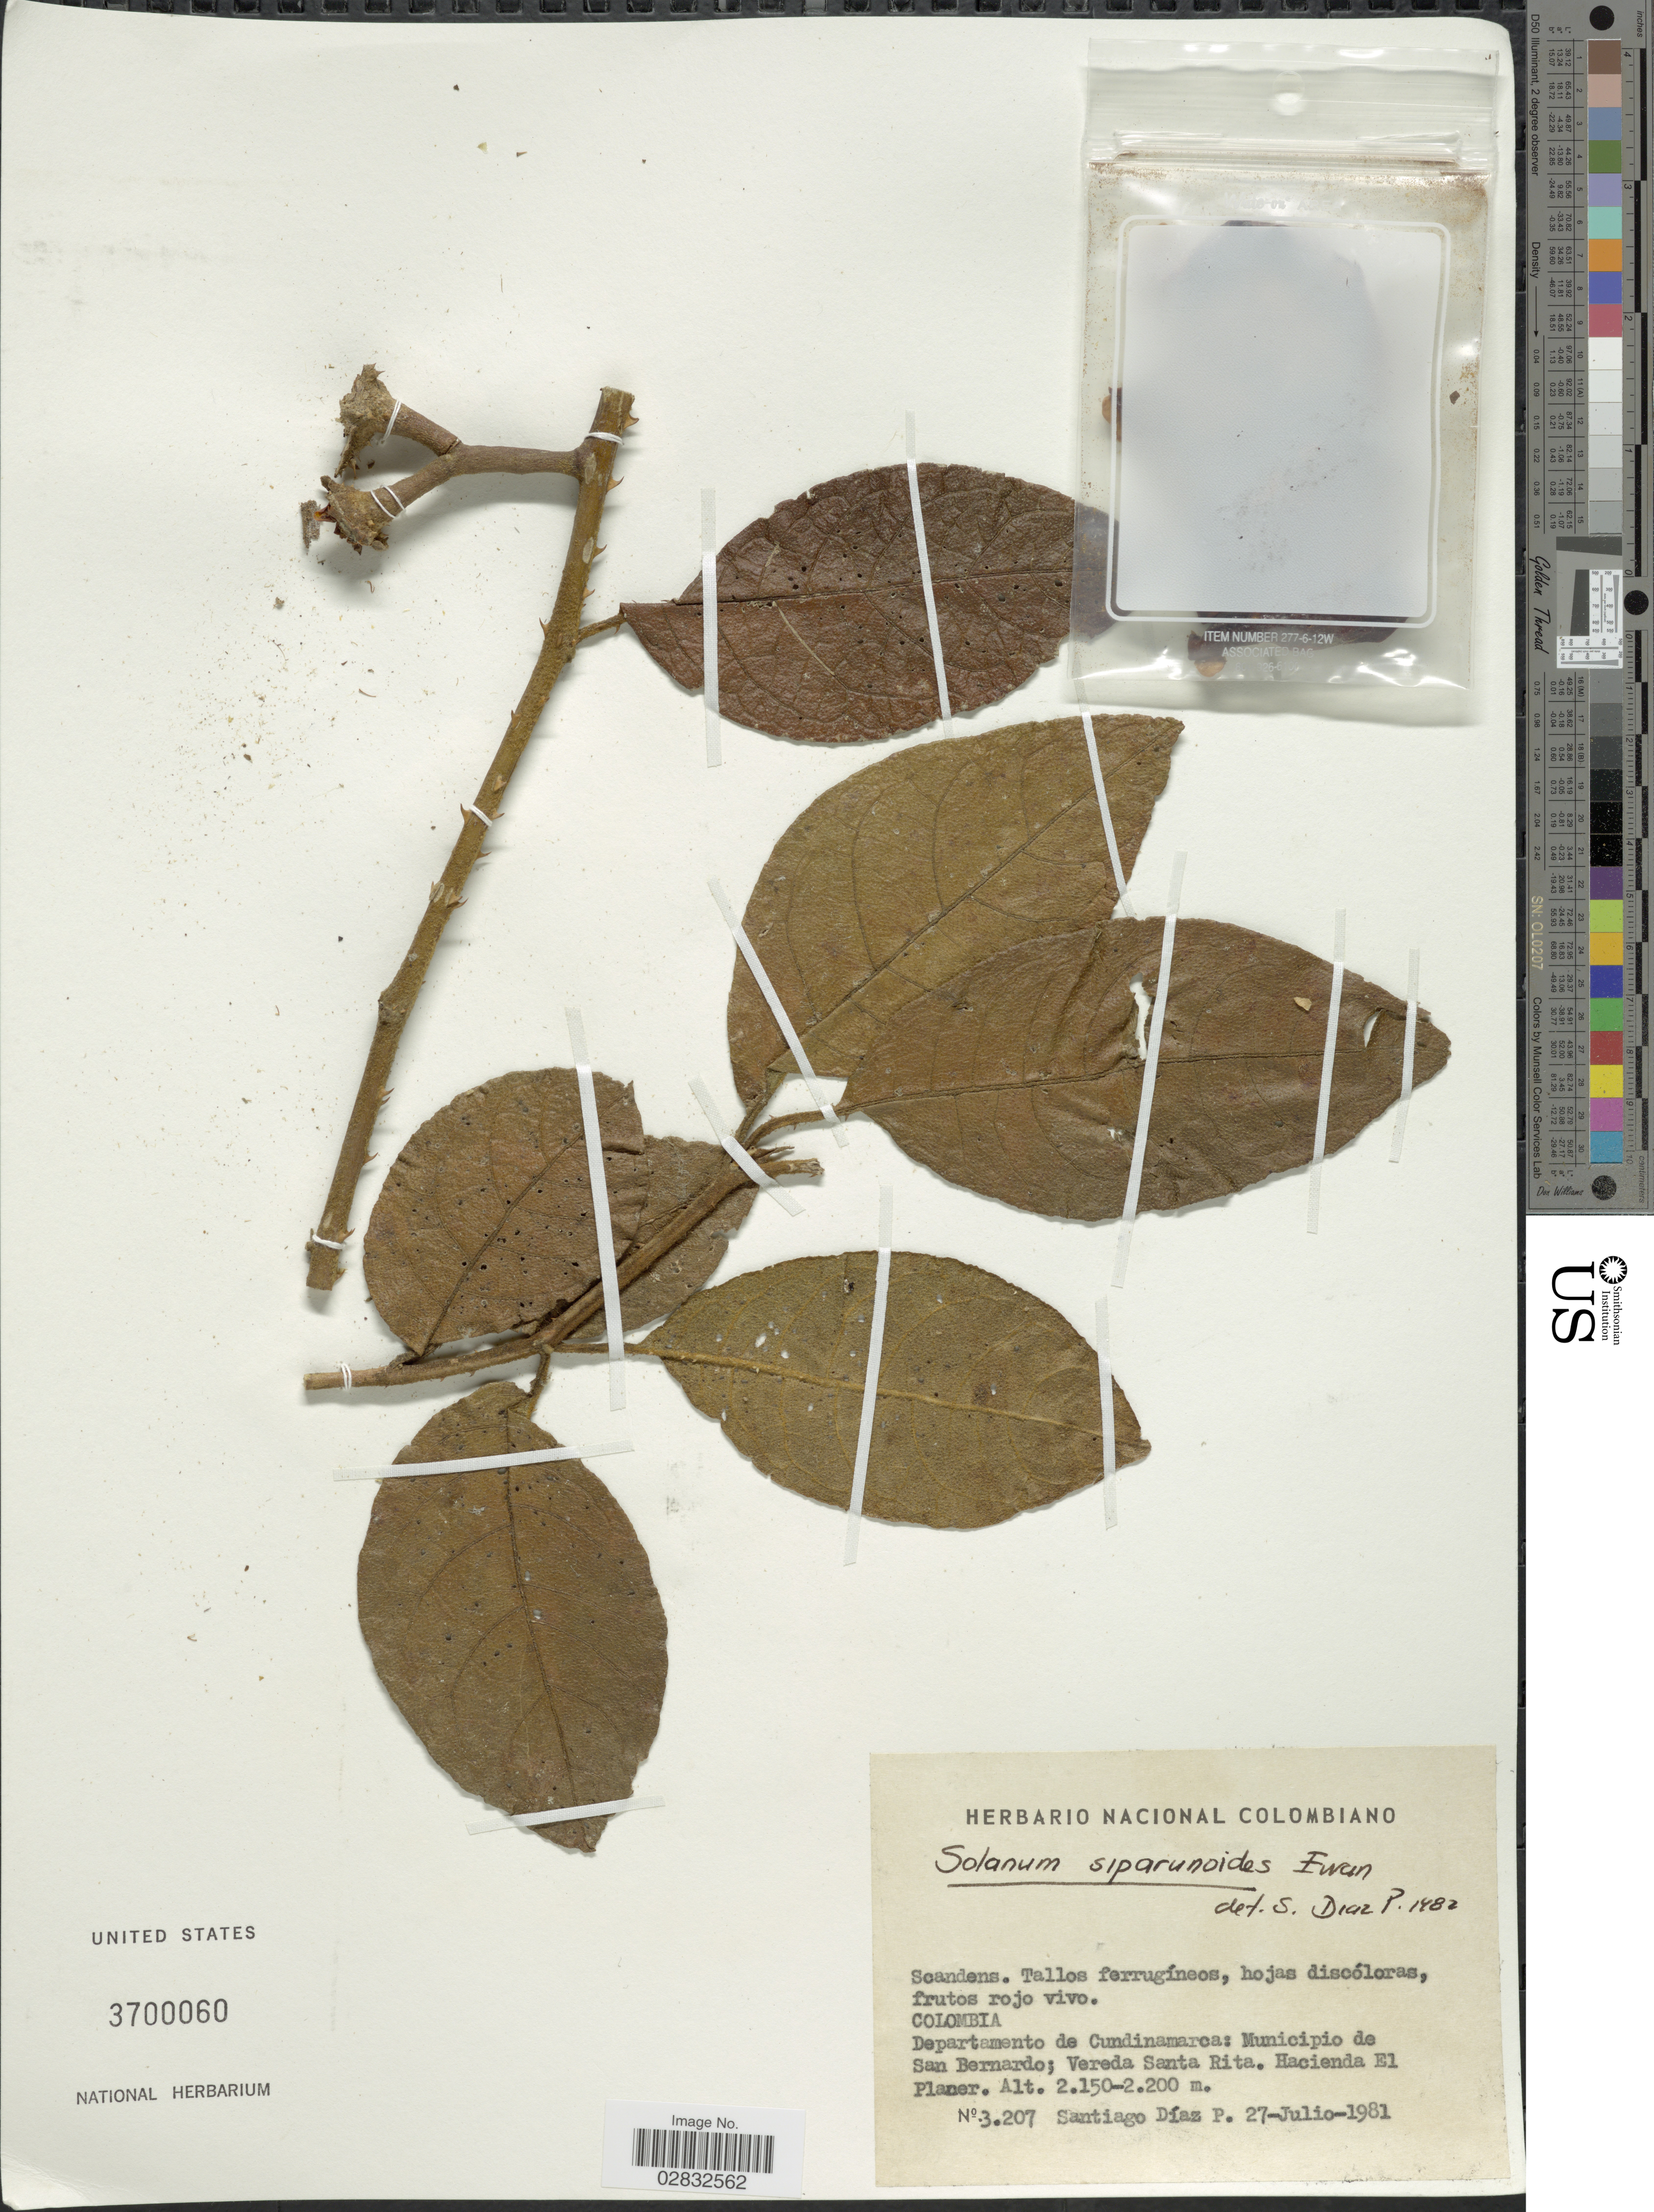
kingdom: Plantae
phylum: Tracheophyta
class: Magnoliopsida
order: Solanales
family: Solanaceae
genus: Solanum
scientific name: Solanum aturense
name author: Humb. & Bonpl. ex Dunal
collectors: S. Díaz Píedrahíta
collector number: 3207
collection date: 1981-07-27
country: Colombia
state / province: Cundinamarca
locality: Departamento de Cundinamarca, Municipio de San Bernardo, Vereda Santa Rita, Hacienda El Planer.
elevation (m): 2150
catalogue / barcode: US 3700060